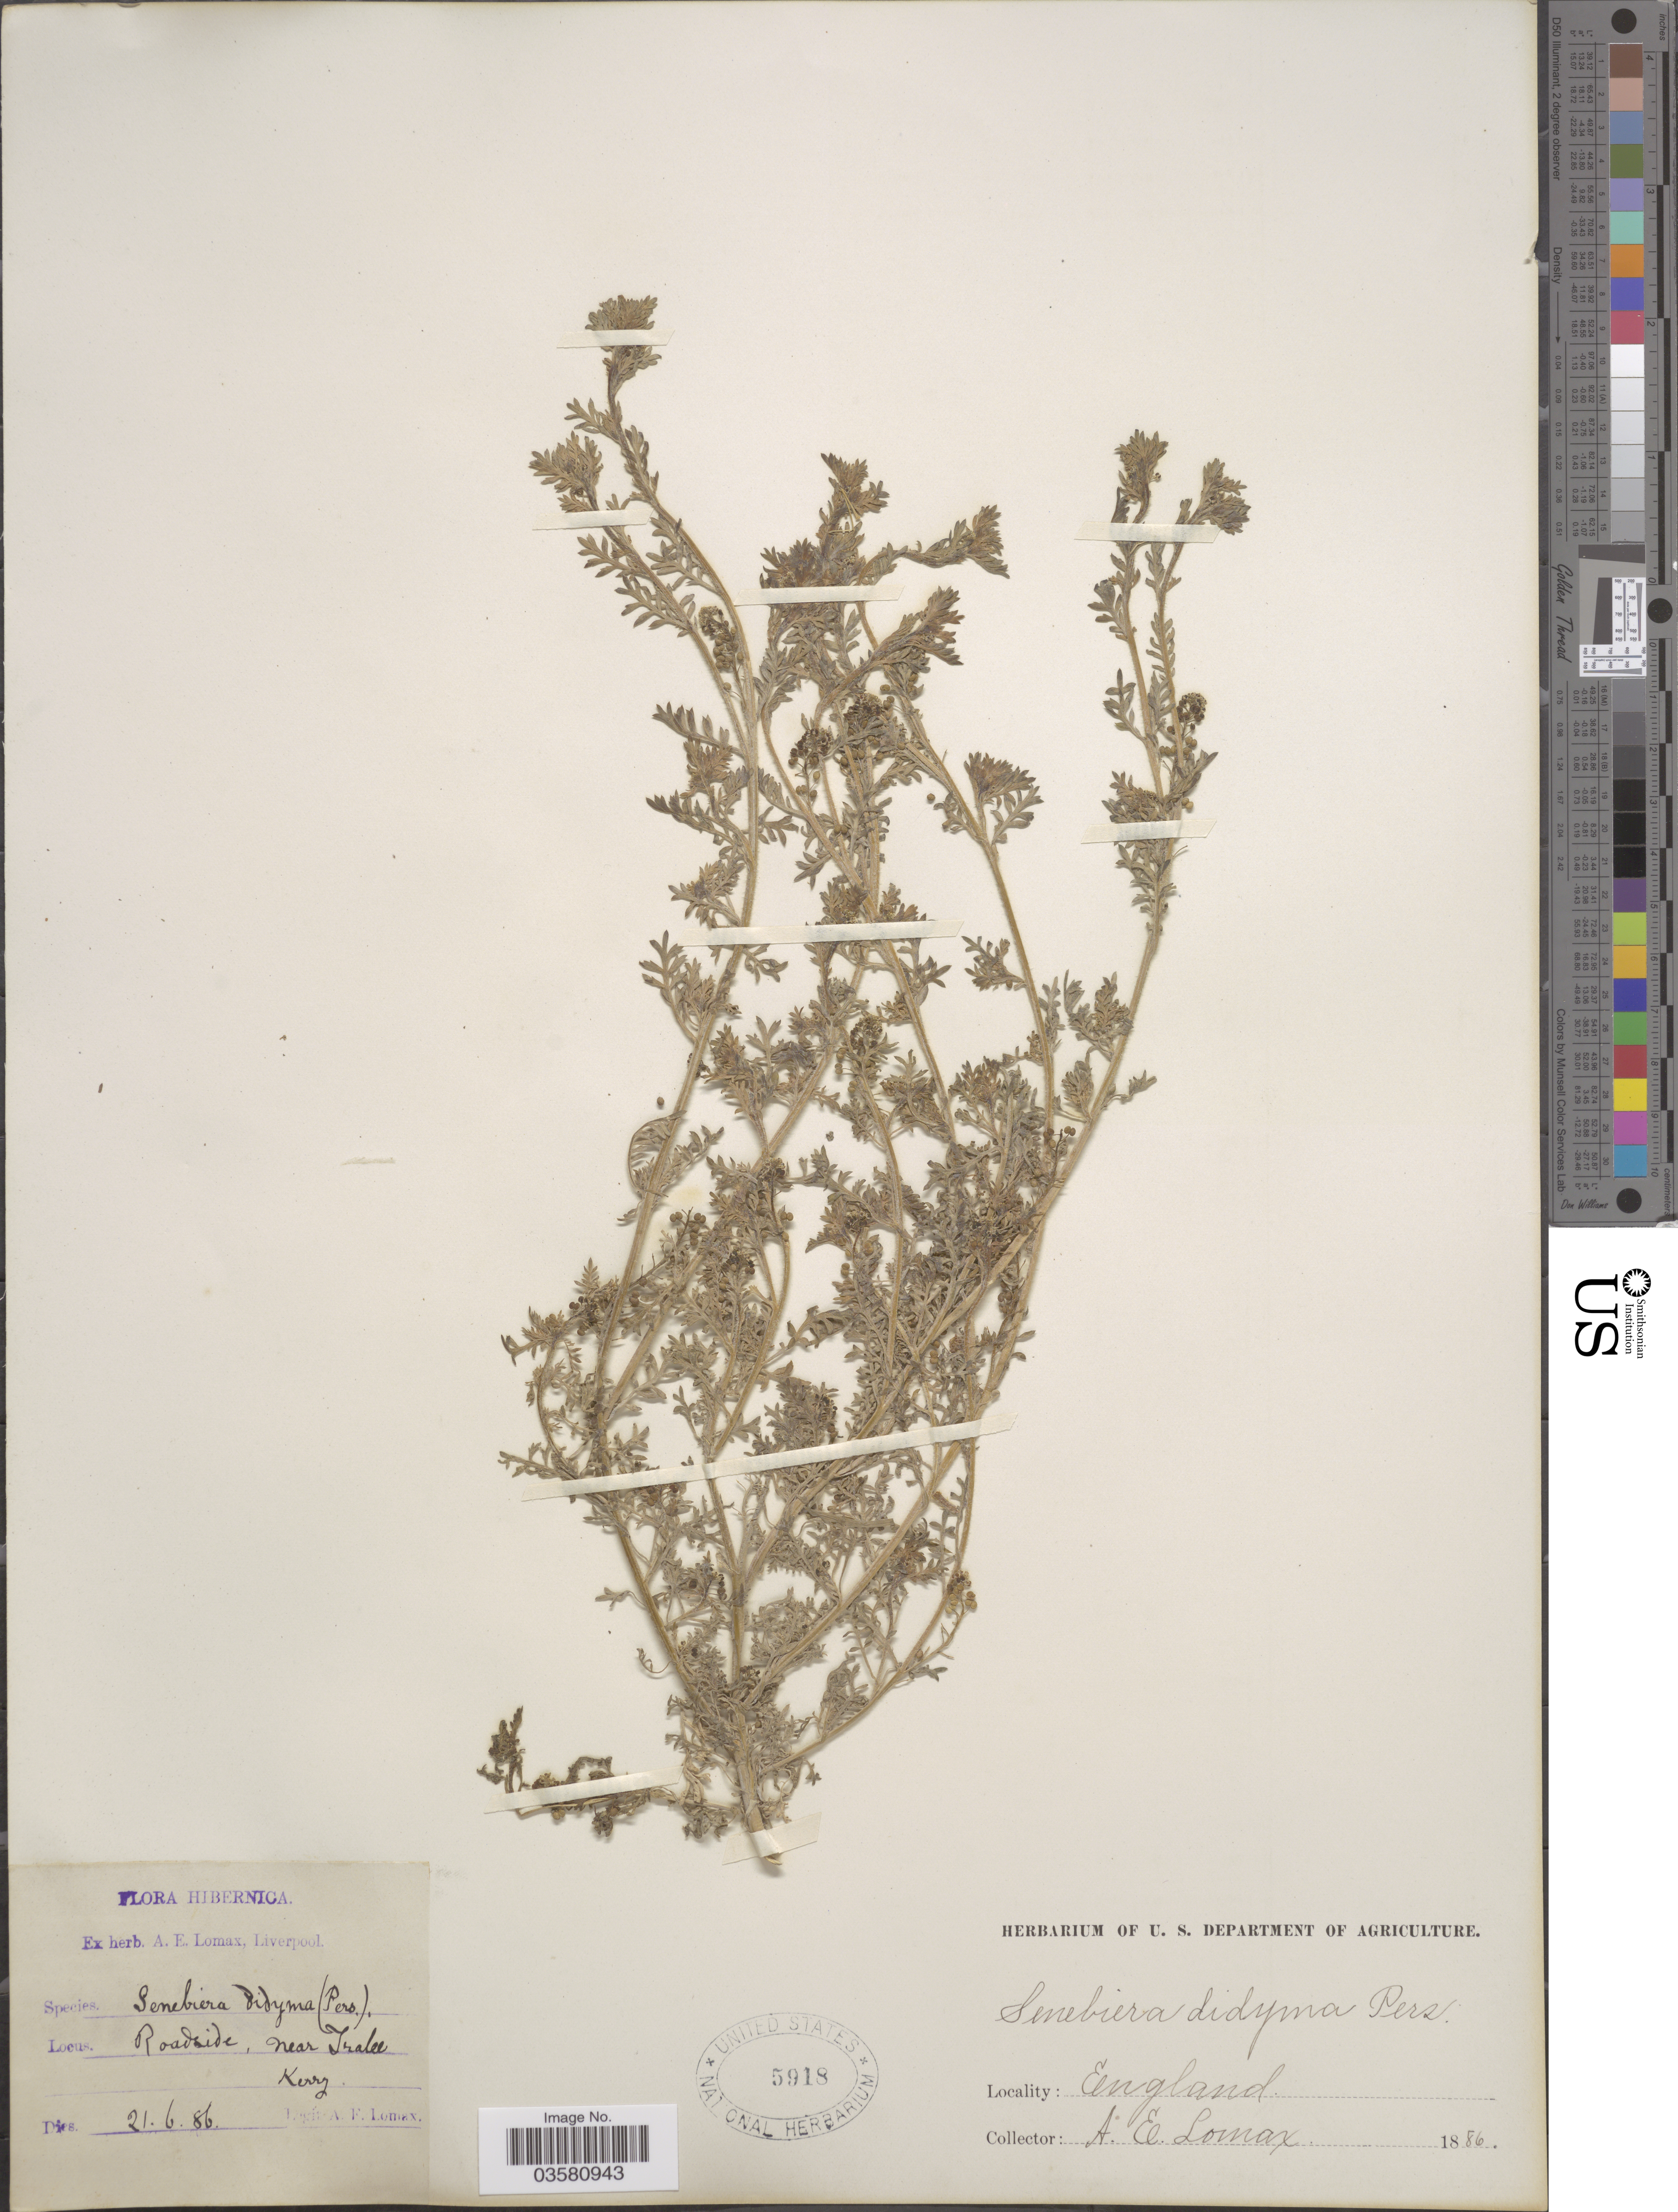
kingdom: Plantae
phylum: Tracheophyta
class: Magnoliopsida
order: Brassicales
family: Brassicaceae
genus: Lepidium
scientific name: Lepidium didymum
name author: L.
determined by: Strong, M. T., (US), Smithsonian Institution - National Museum of Natural History (UNITED STATES)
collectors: A. Lomax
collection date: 1886-06-21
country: Ireland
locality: Hibernica. Roadside, near Tralee Kerry.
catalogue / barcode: US 5918